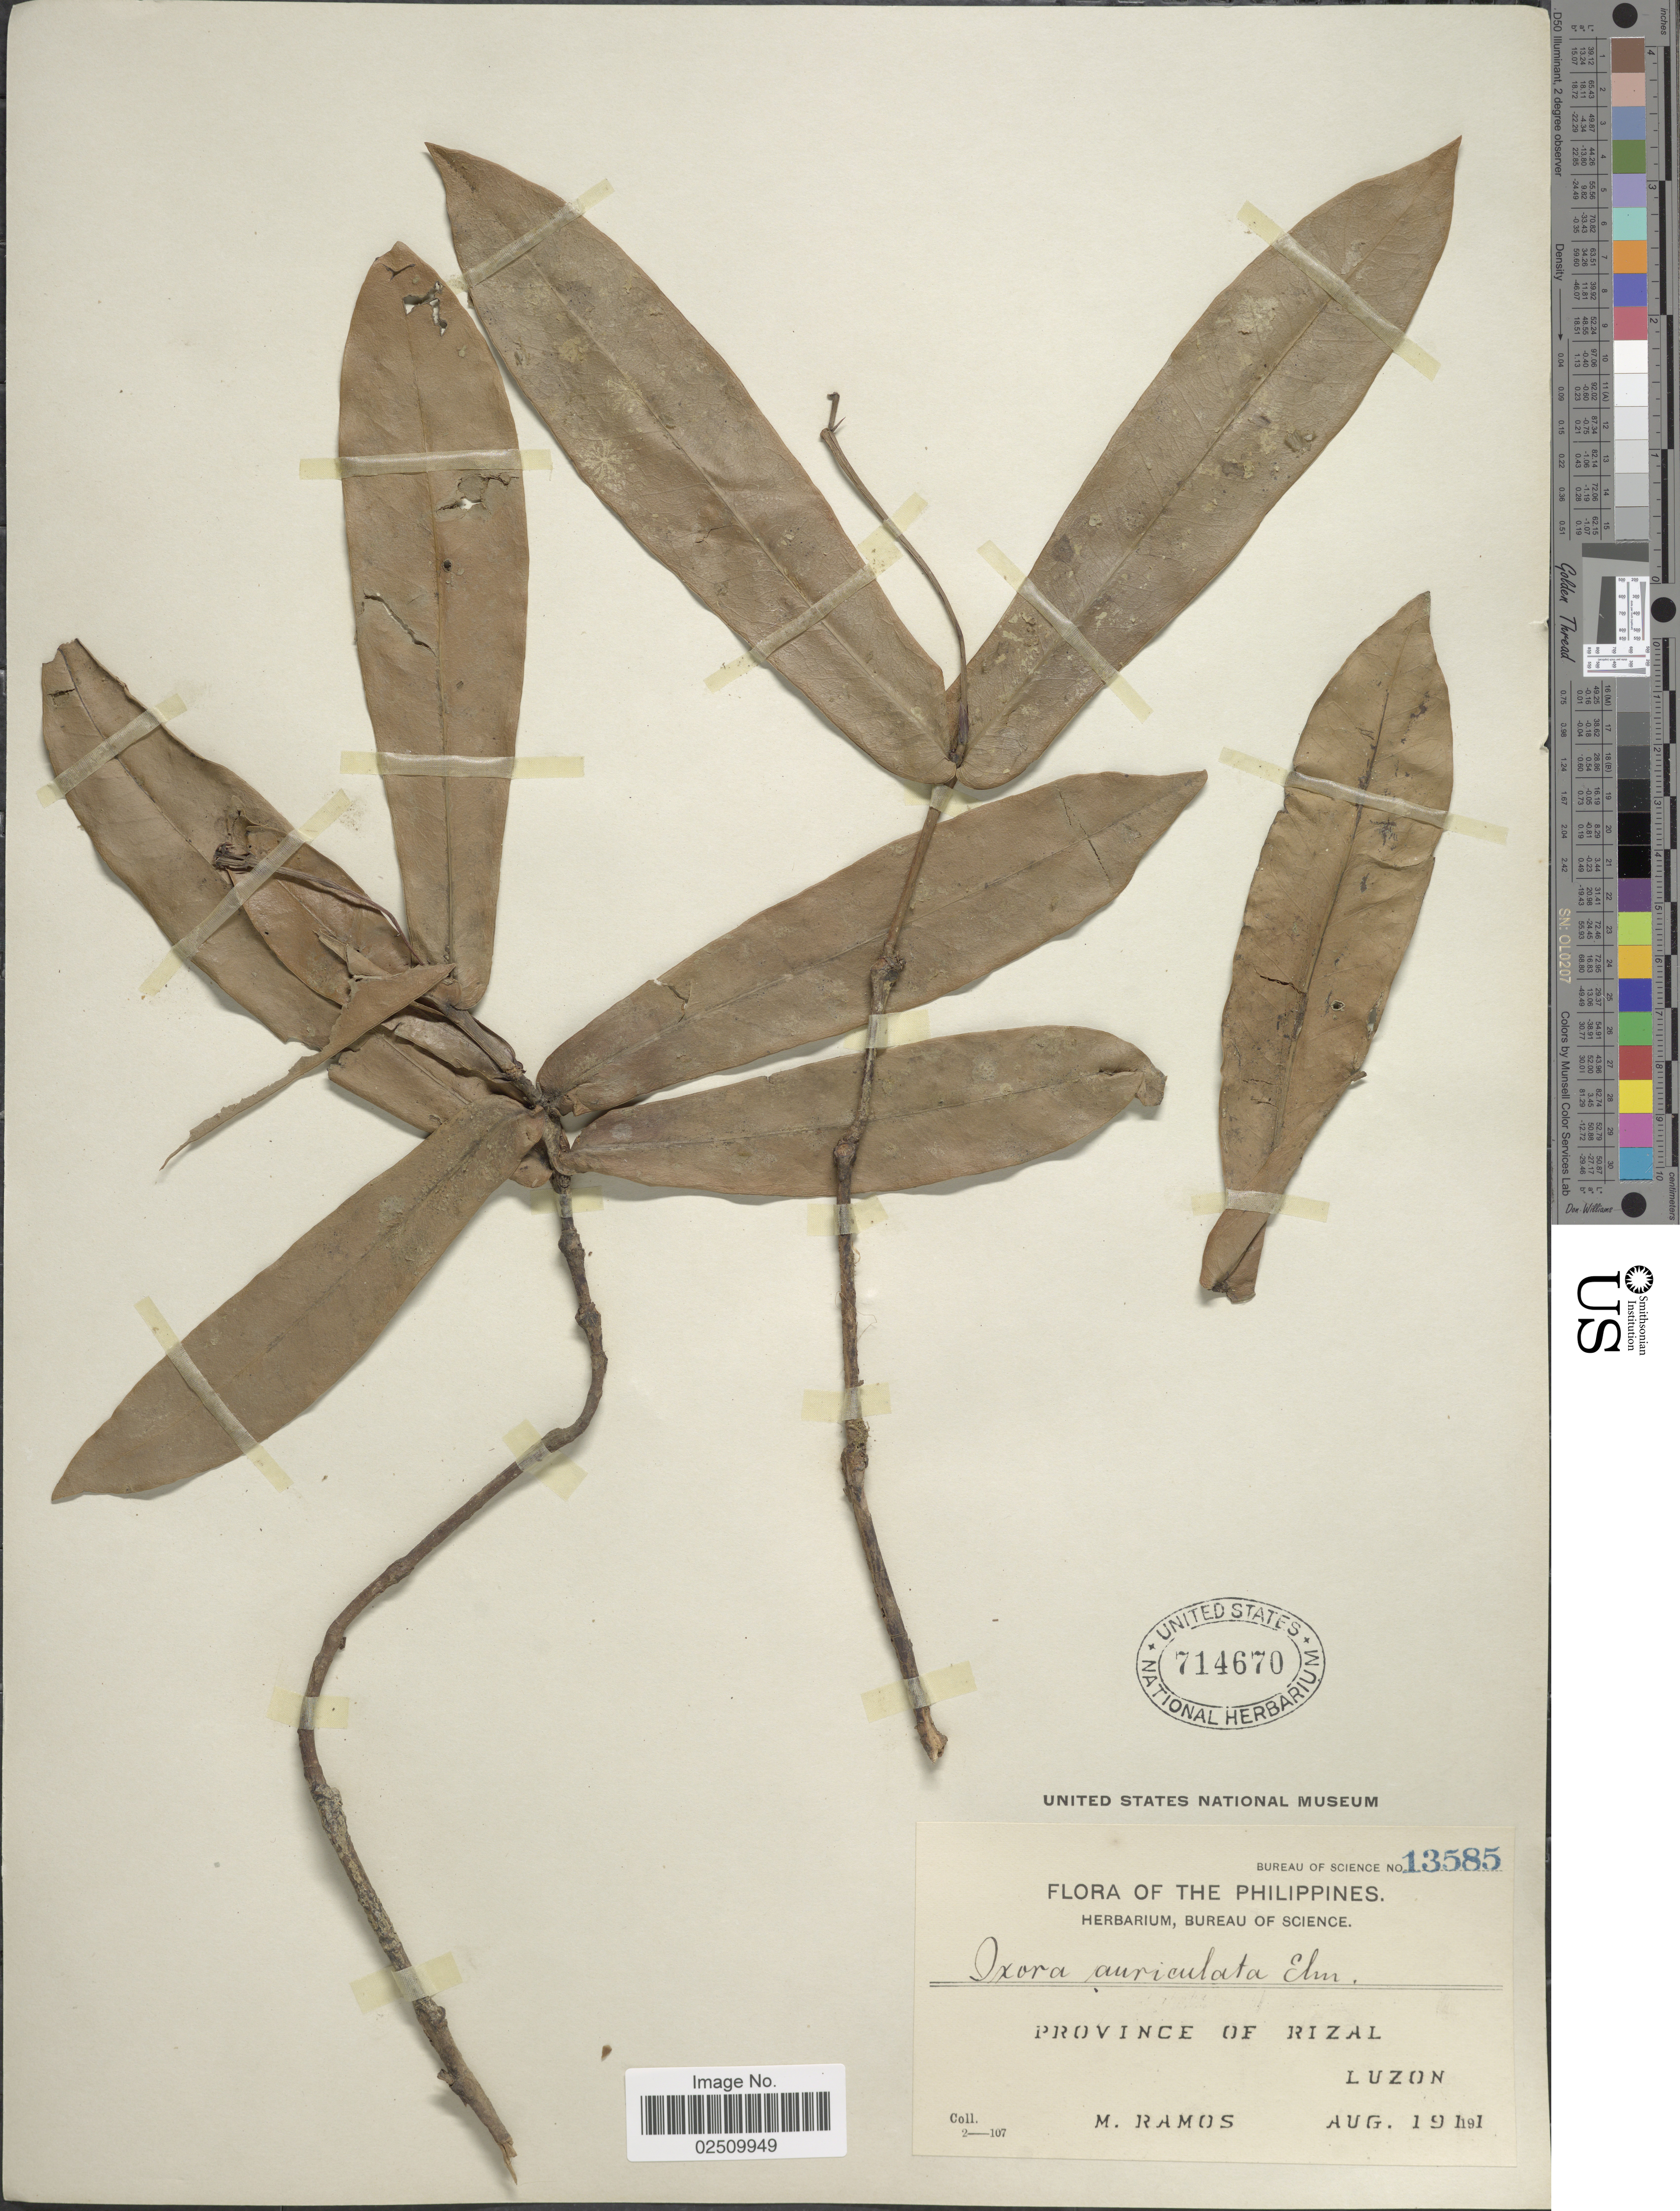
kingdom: Plantae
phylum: Tracheophyta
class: Magnoliopsida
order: Gentianales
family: Rubiaceae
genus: Ixora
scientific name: Ixora auriculata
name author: Elmer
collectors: M. Ramos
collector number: Bureau of Science 13585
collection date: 1911-08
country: Philippines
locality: Province of Rizal, Luzon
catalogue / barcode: US 714670